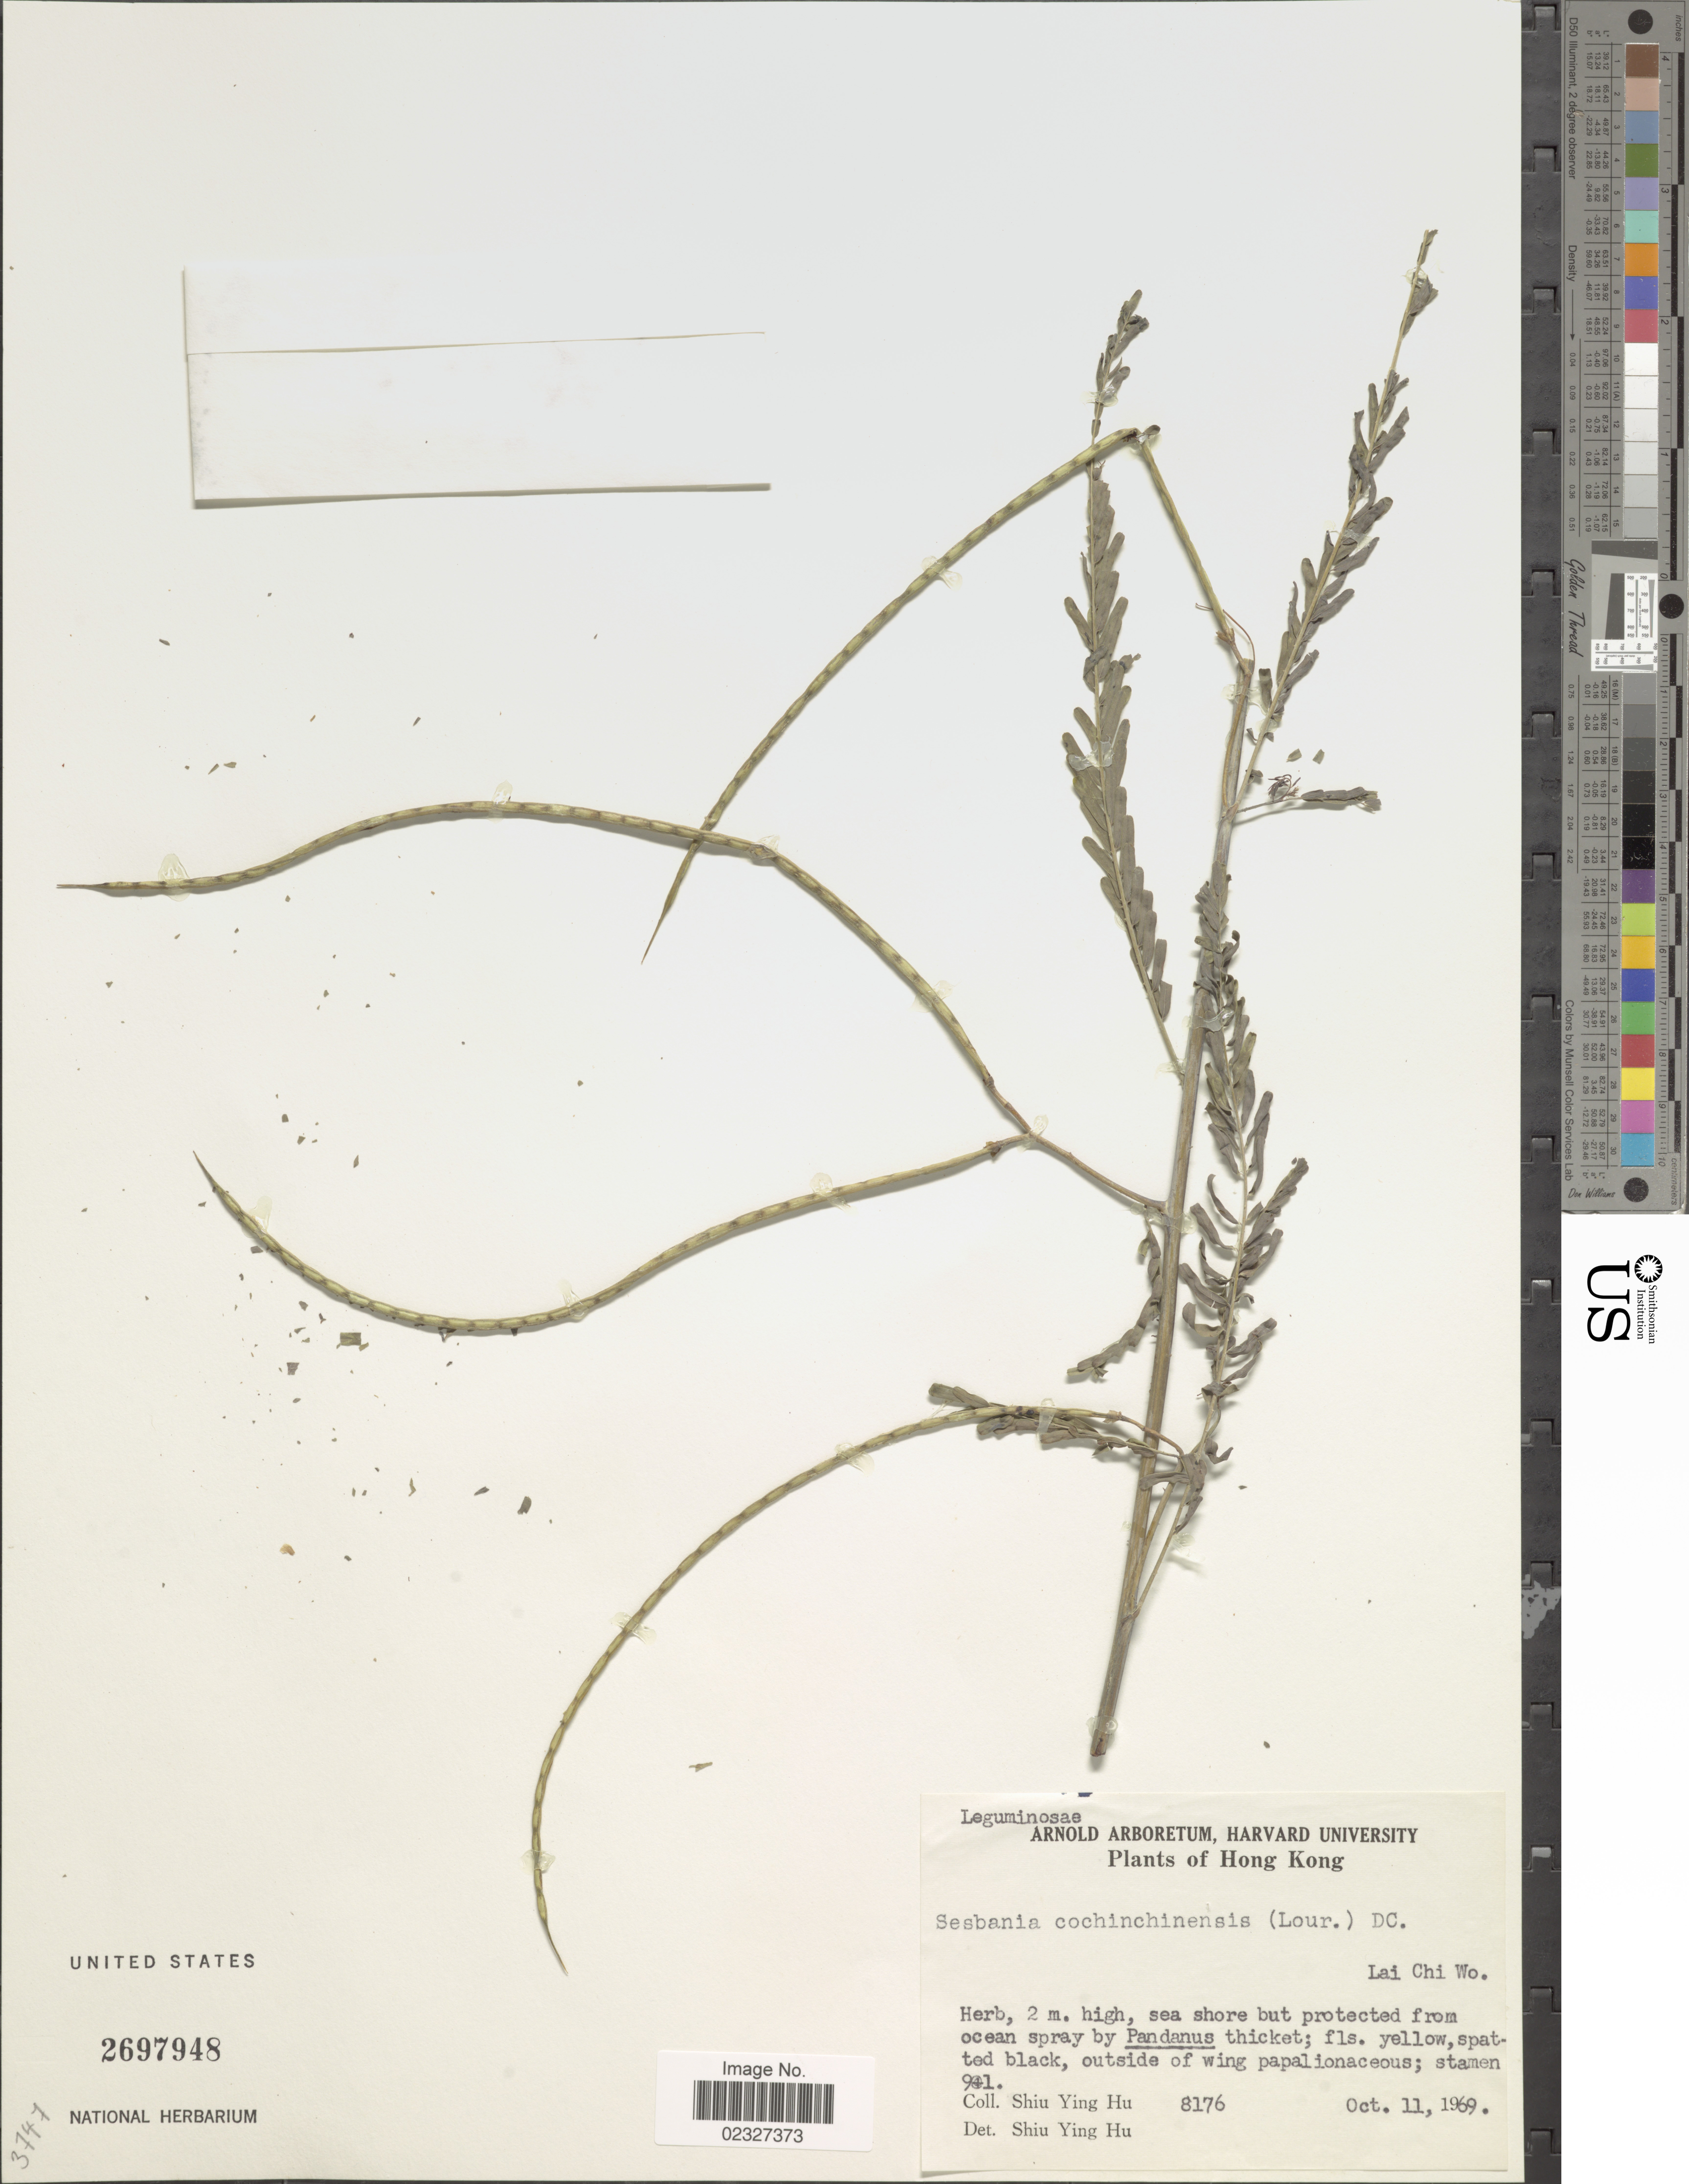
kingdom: Plantae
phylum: Tracheophyta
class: Magnoliopsida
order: Fabales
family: Fabaceae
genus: Sesbania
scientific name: Sesbania cochinchinensis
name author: DC.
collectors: S. Y. Hu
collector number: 8176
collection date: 1969-10-11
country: China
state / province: Hong Kong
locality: Lai Chi Wo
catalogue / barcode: US 2697948